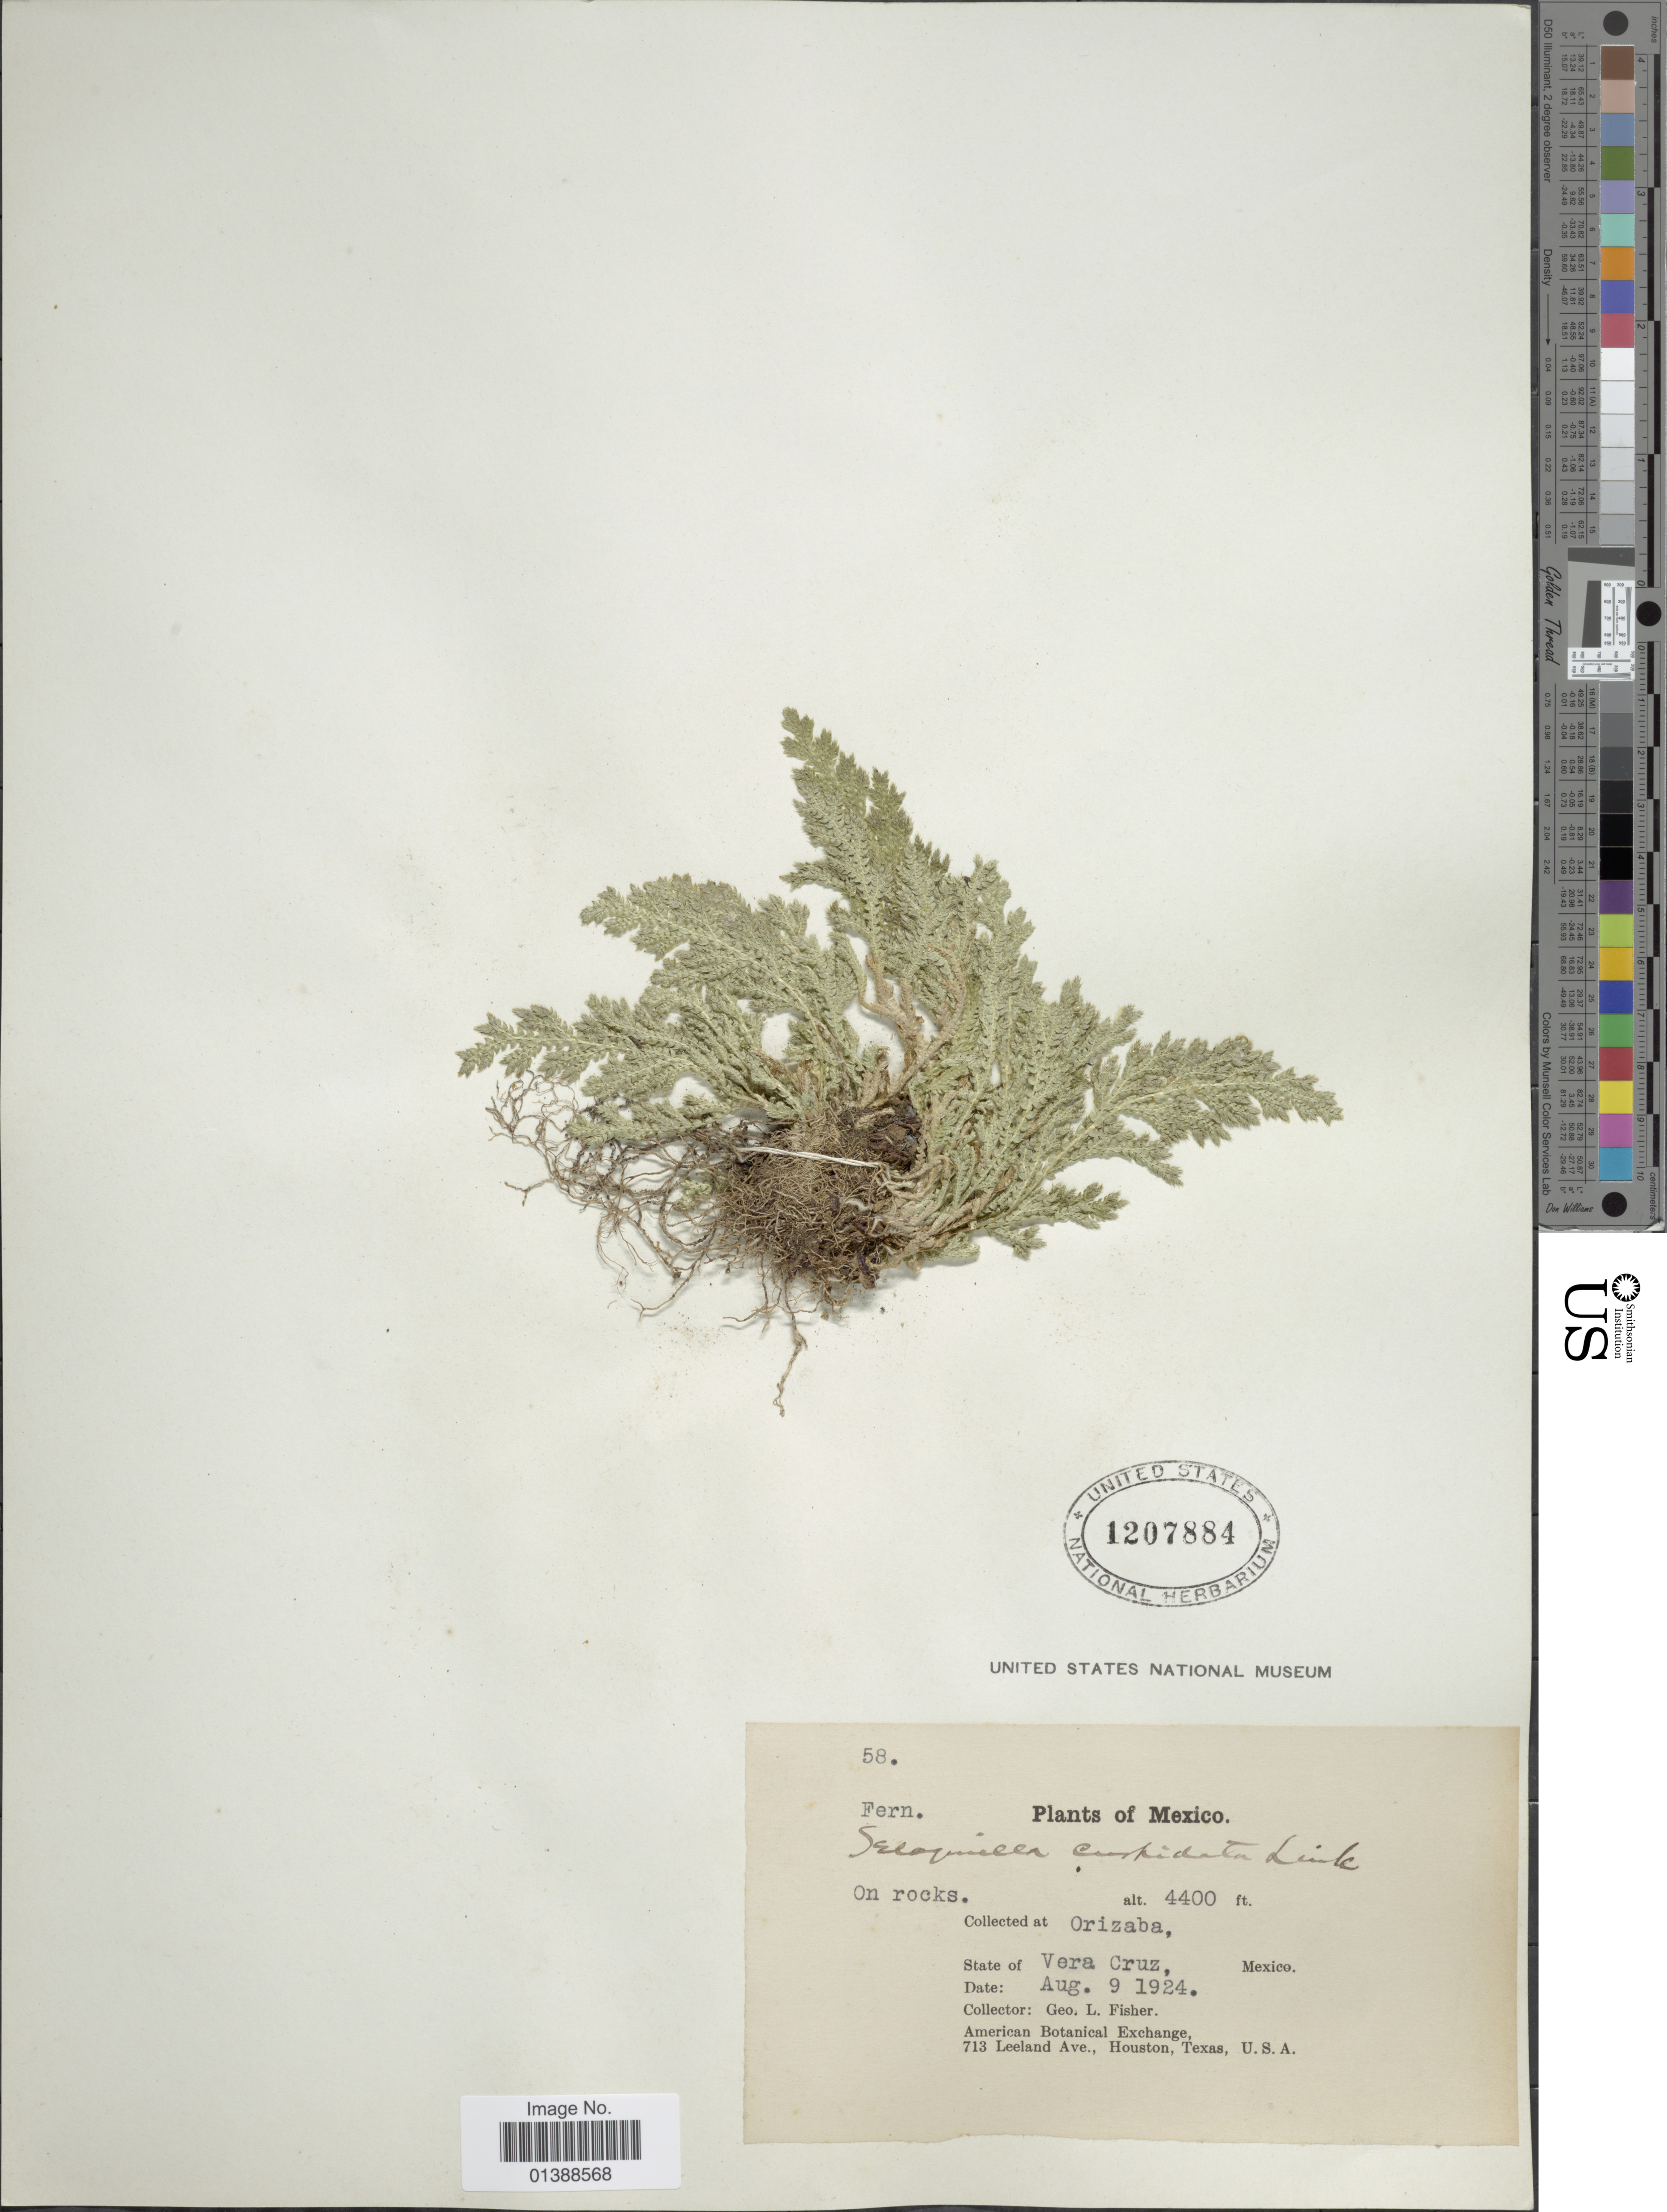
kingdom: Plantae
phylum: Tracheophyta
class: Lycopodiopsida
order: Selaginellales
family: Selaginellaceae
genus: Selaginella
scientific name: Selaginella pallescens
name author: (C. Presl) Spring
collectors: G. L. Fisher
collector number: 58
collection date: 1924-08-09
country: Mexico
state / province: Veracruz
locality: Orizaba, State of Vera Cruz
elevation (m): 1341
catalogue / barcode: US 1207884